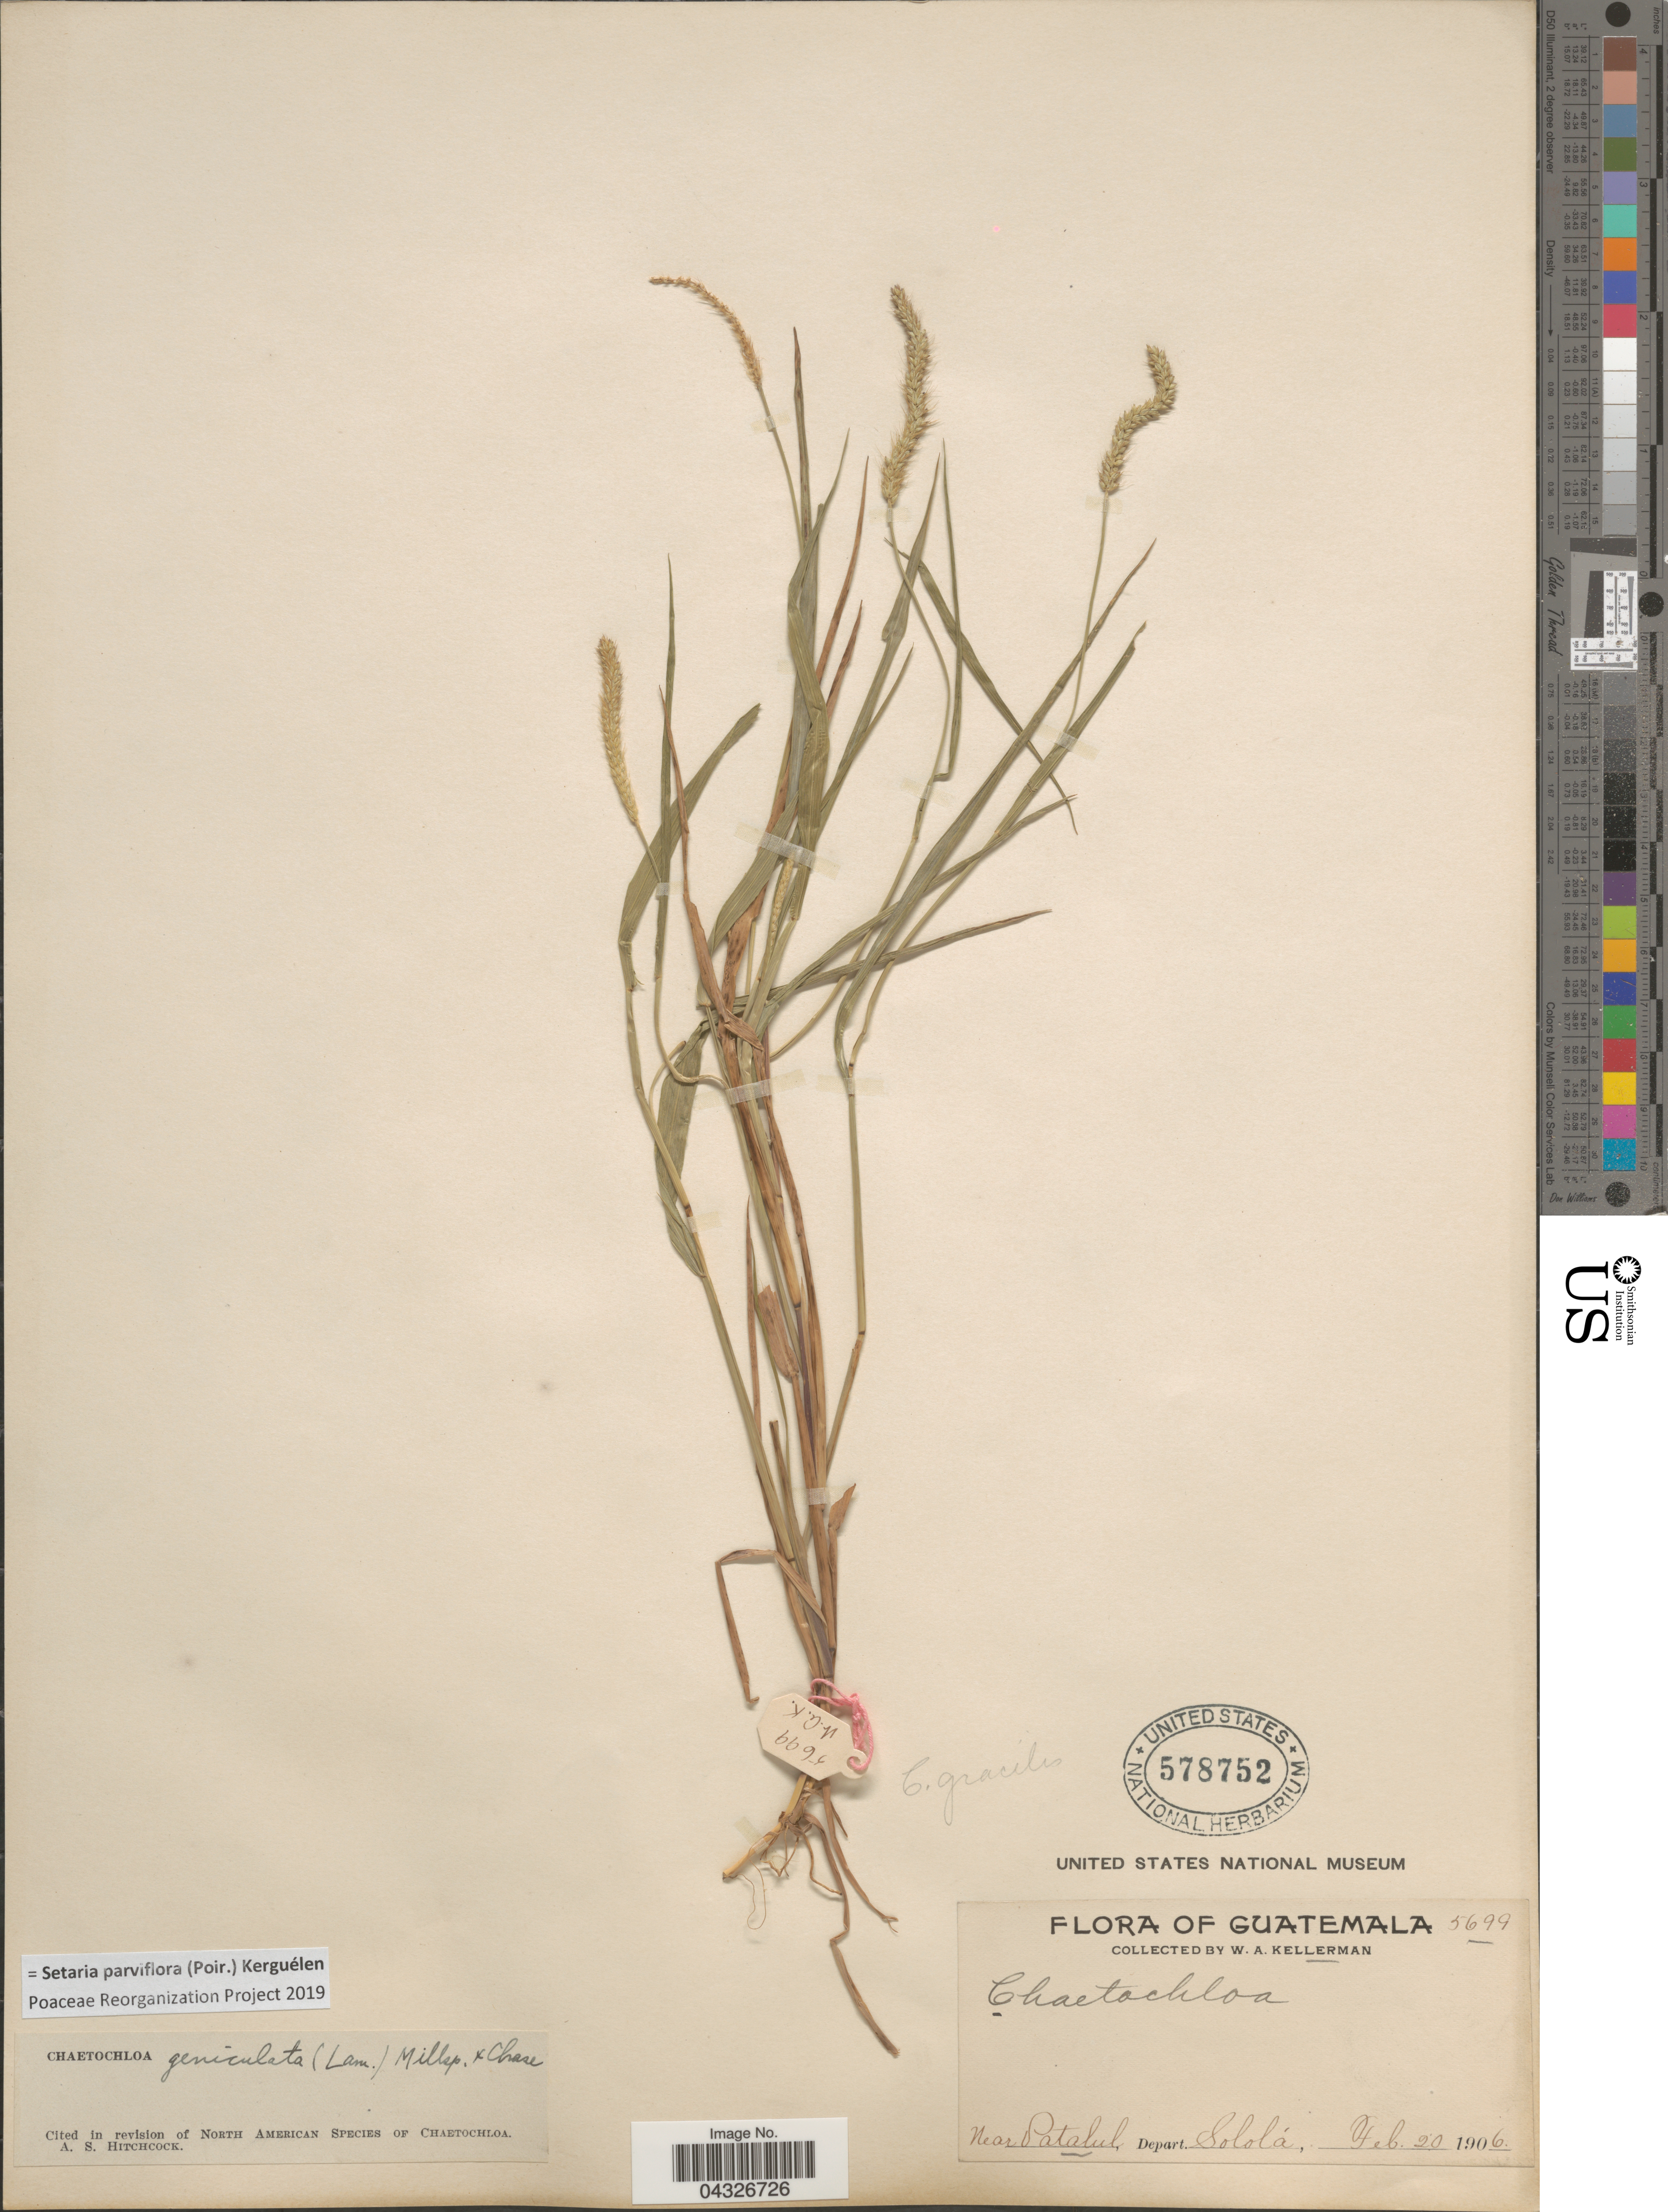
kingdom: Plantae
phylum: Tracheophyta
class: Liliopsida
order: Poales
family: Poaceae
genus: Setaria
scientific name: Setaria parviflora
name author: (Poir.) Kerguélen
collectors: W. Kellerman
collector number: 5699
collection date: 1906-02-20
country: Guatemala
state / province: Solola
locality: Near Patalul, Depart. Sololá.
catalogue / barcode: US 578752